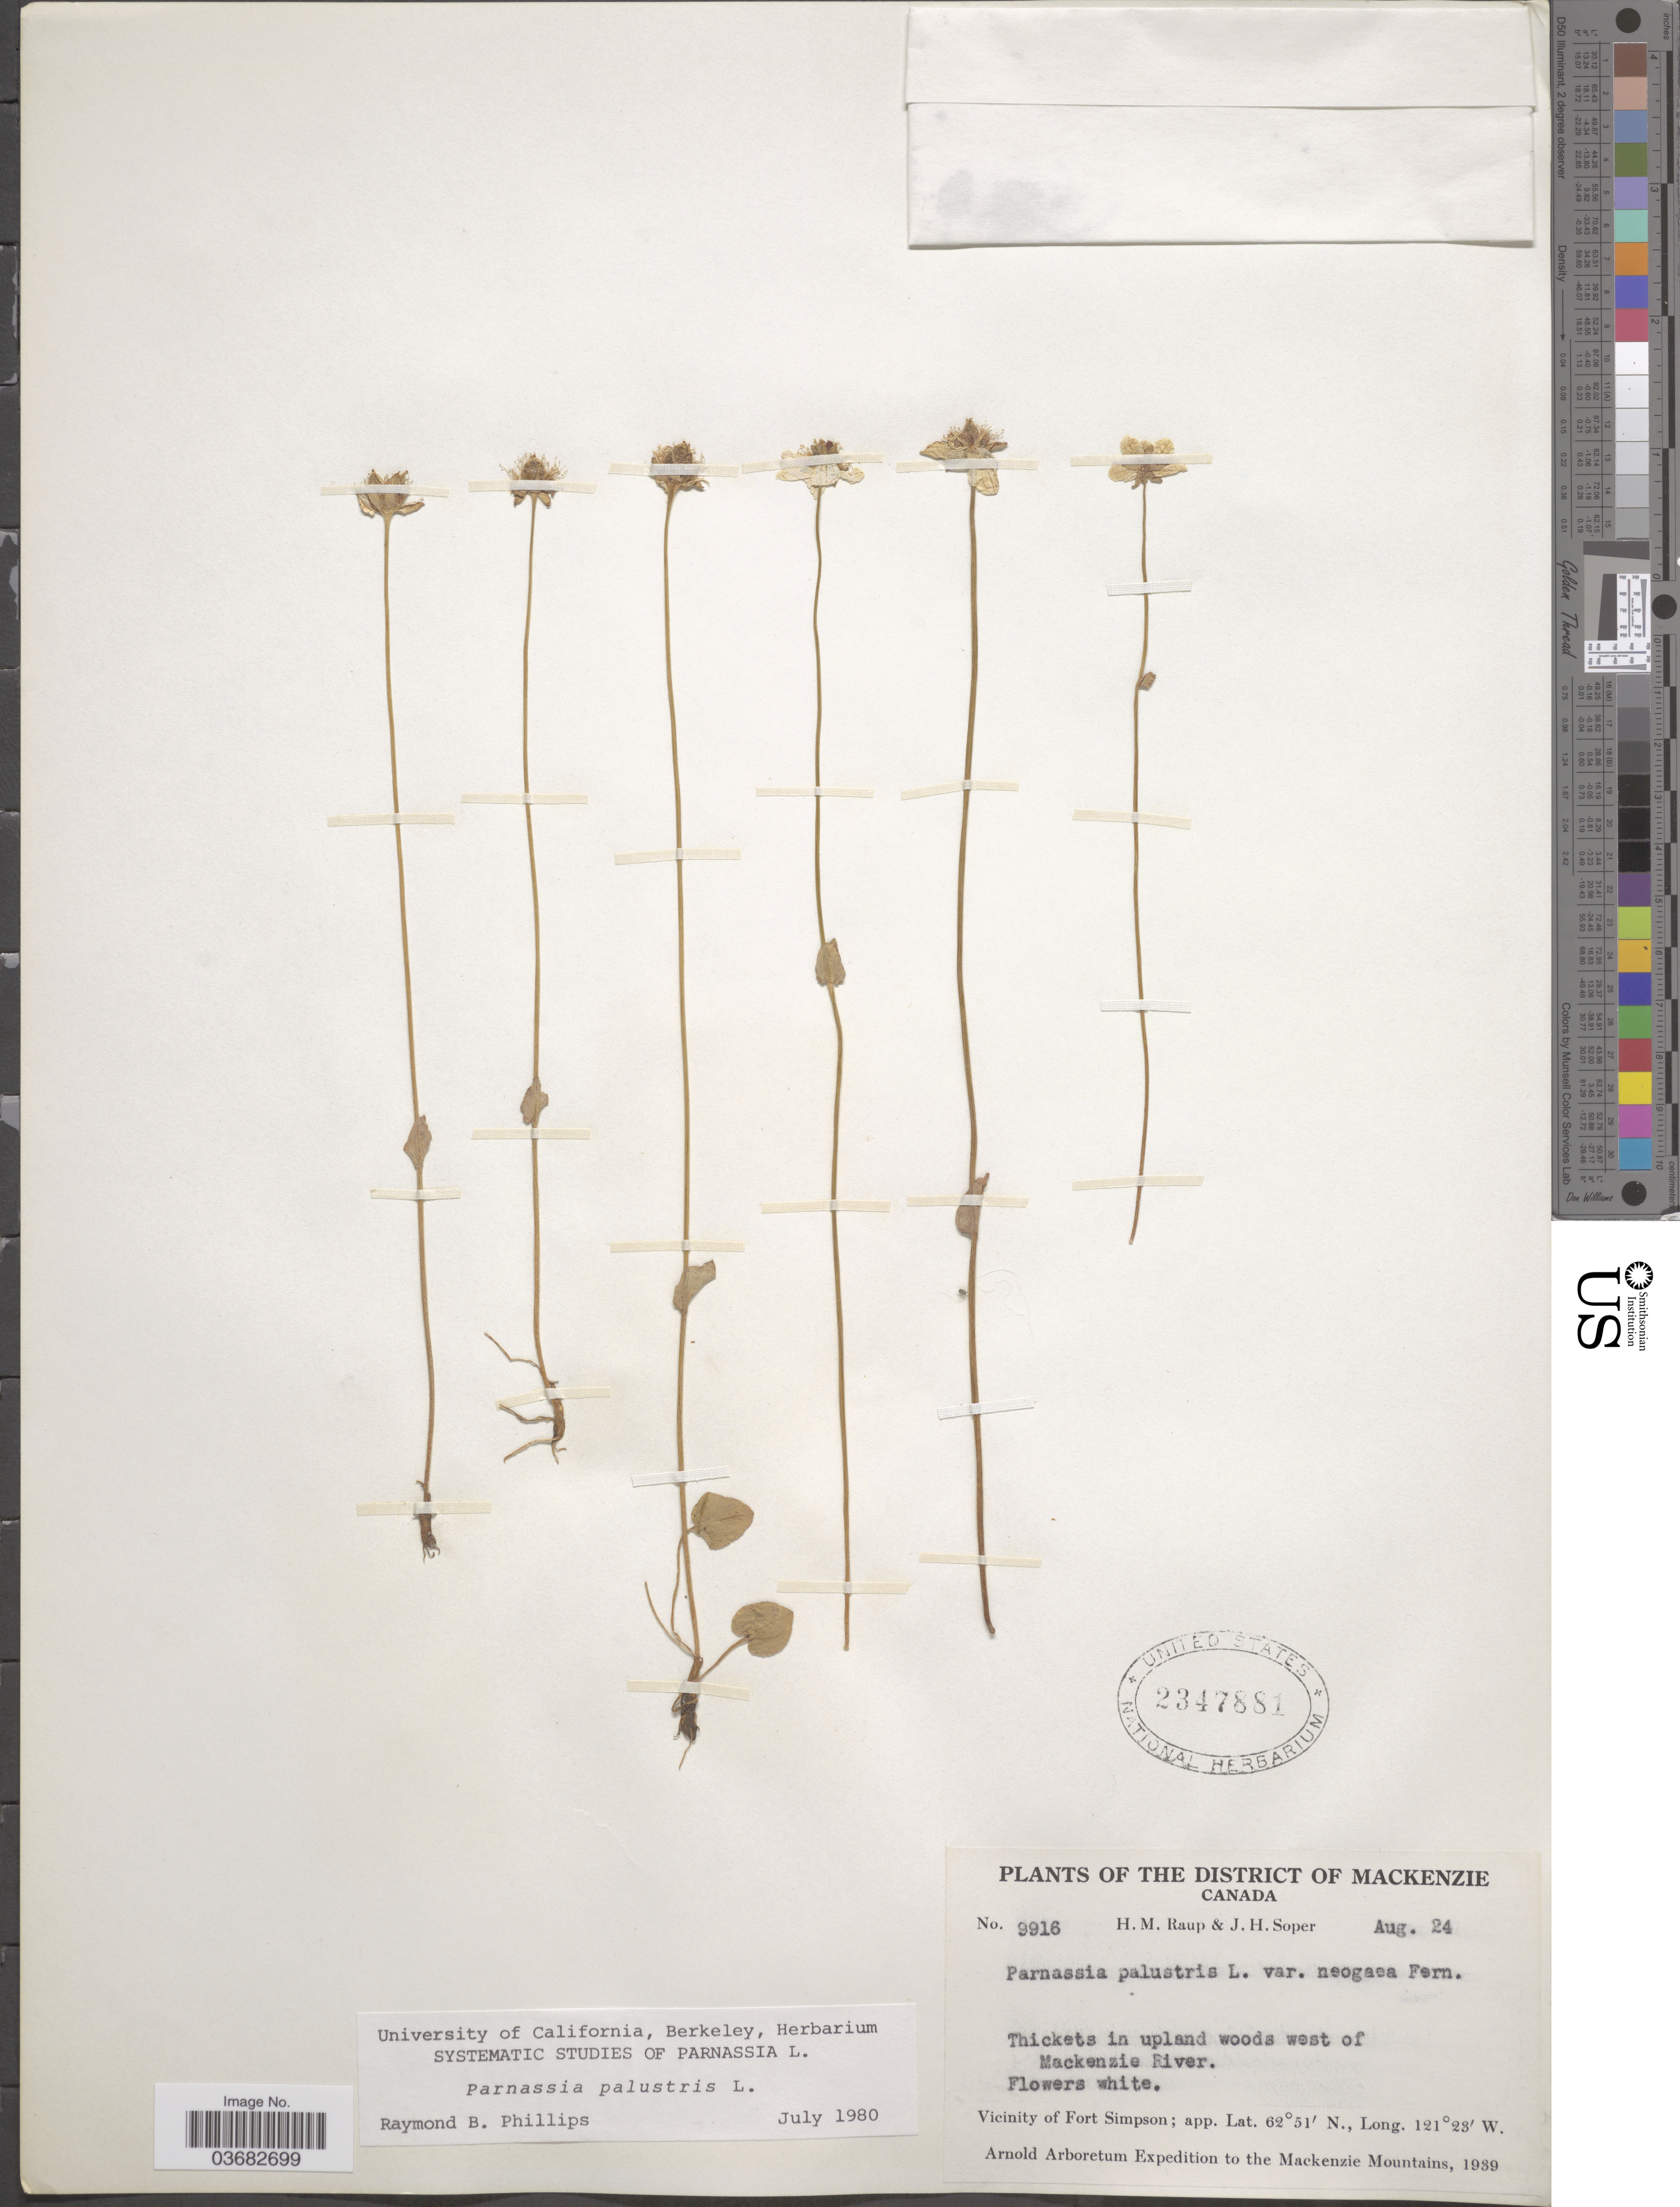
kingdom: Plantae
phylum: Tracheophyta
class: Magnoliopsida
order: Celastrales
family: Parnassiaceae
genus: Parnassia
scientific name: Parnassia palustris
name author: L.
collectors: H. Raup & J. H. Soper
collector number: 9916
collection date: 1989-08-24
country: Canada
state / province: Northwest Territories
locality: The District of Mackenzie. Thickets in upland woods west of Mackenzie River. Vicinity of Fort Simpson. Expedition to the Mackenzie Mountains, 1939.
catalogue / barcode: US 2347881